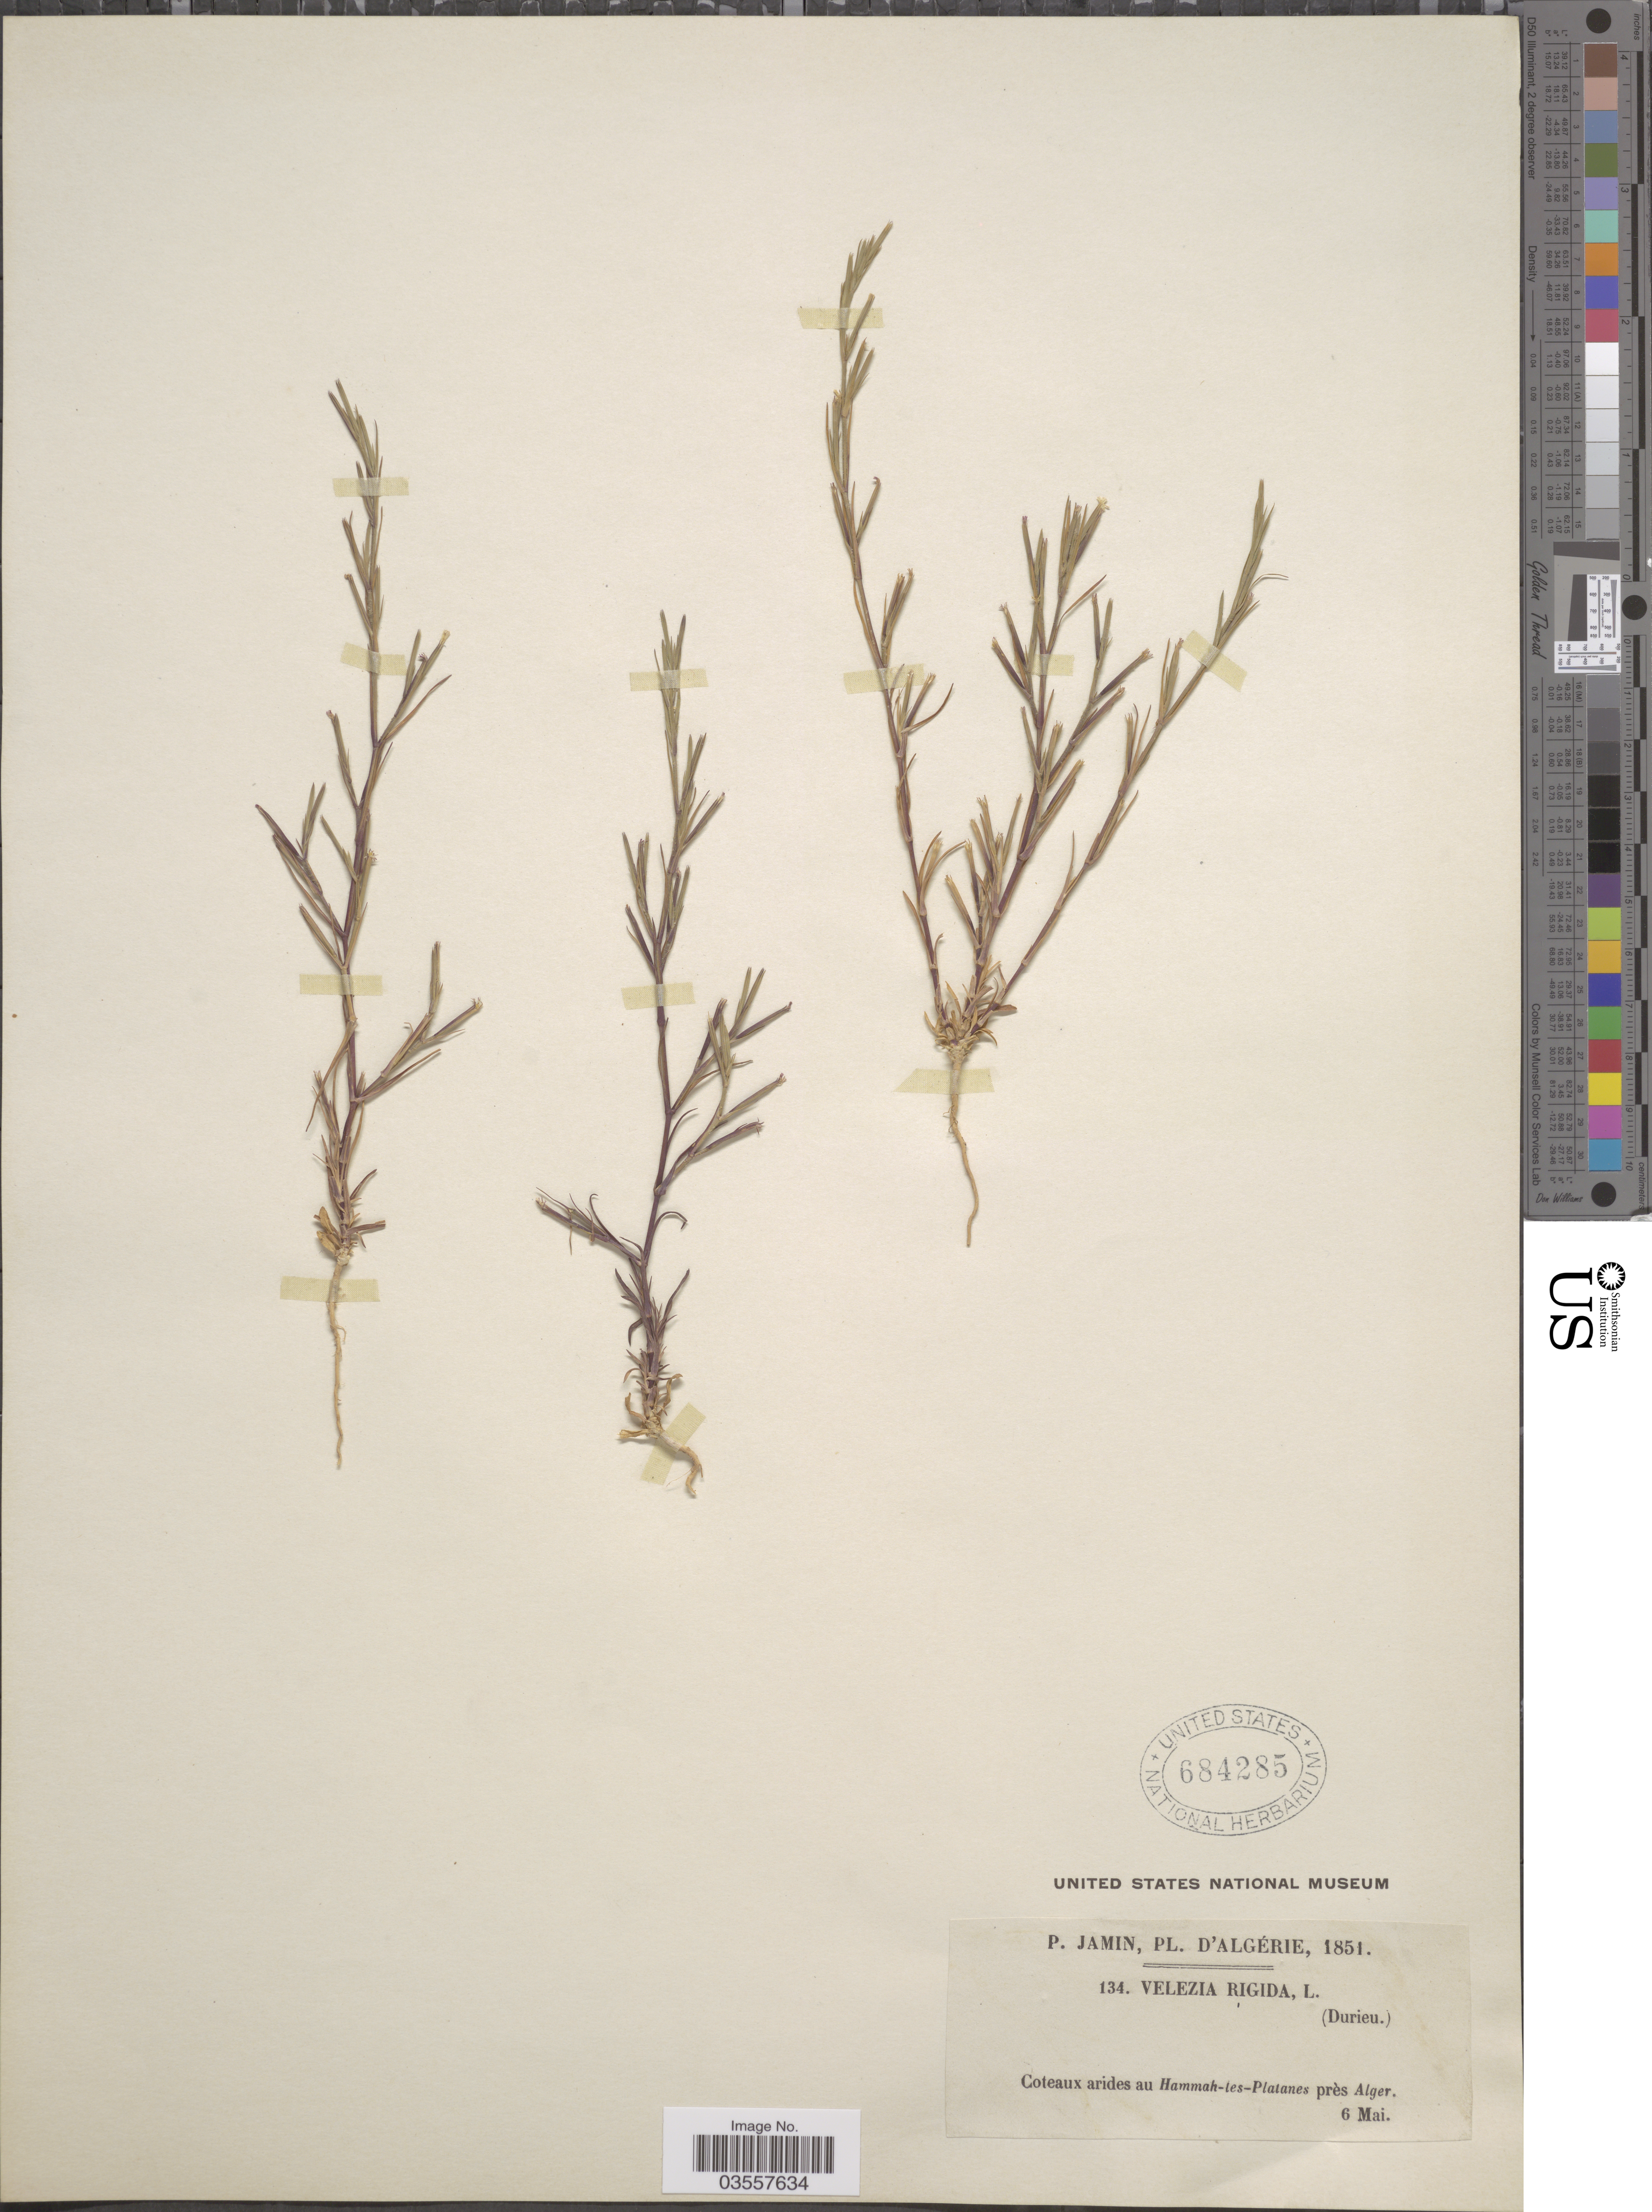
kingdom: Plantae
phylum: Tracheophyta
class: Magnoliopsida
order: Caryophyllales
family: Caryophyllaceae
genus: Dianthus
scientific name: Dianthus nudiflorus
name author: Griff.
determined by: Strong, Mark T., (BOT), Smithsonian Institution - National Museum of Natural History (UNITED STATES)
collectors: P. Jamin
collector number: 134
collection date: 1851-05-06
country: Algeria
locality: Coteaux arides au Hammah-tes-Platanes près Alger.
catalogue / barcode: US 684285